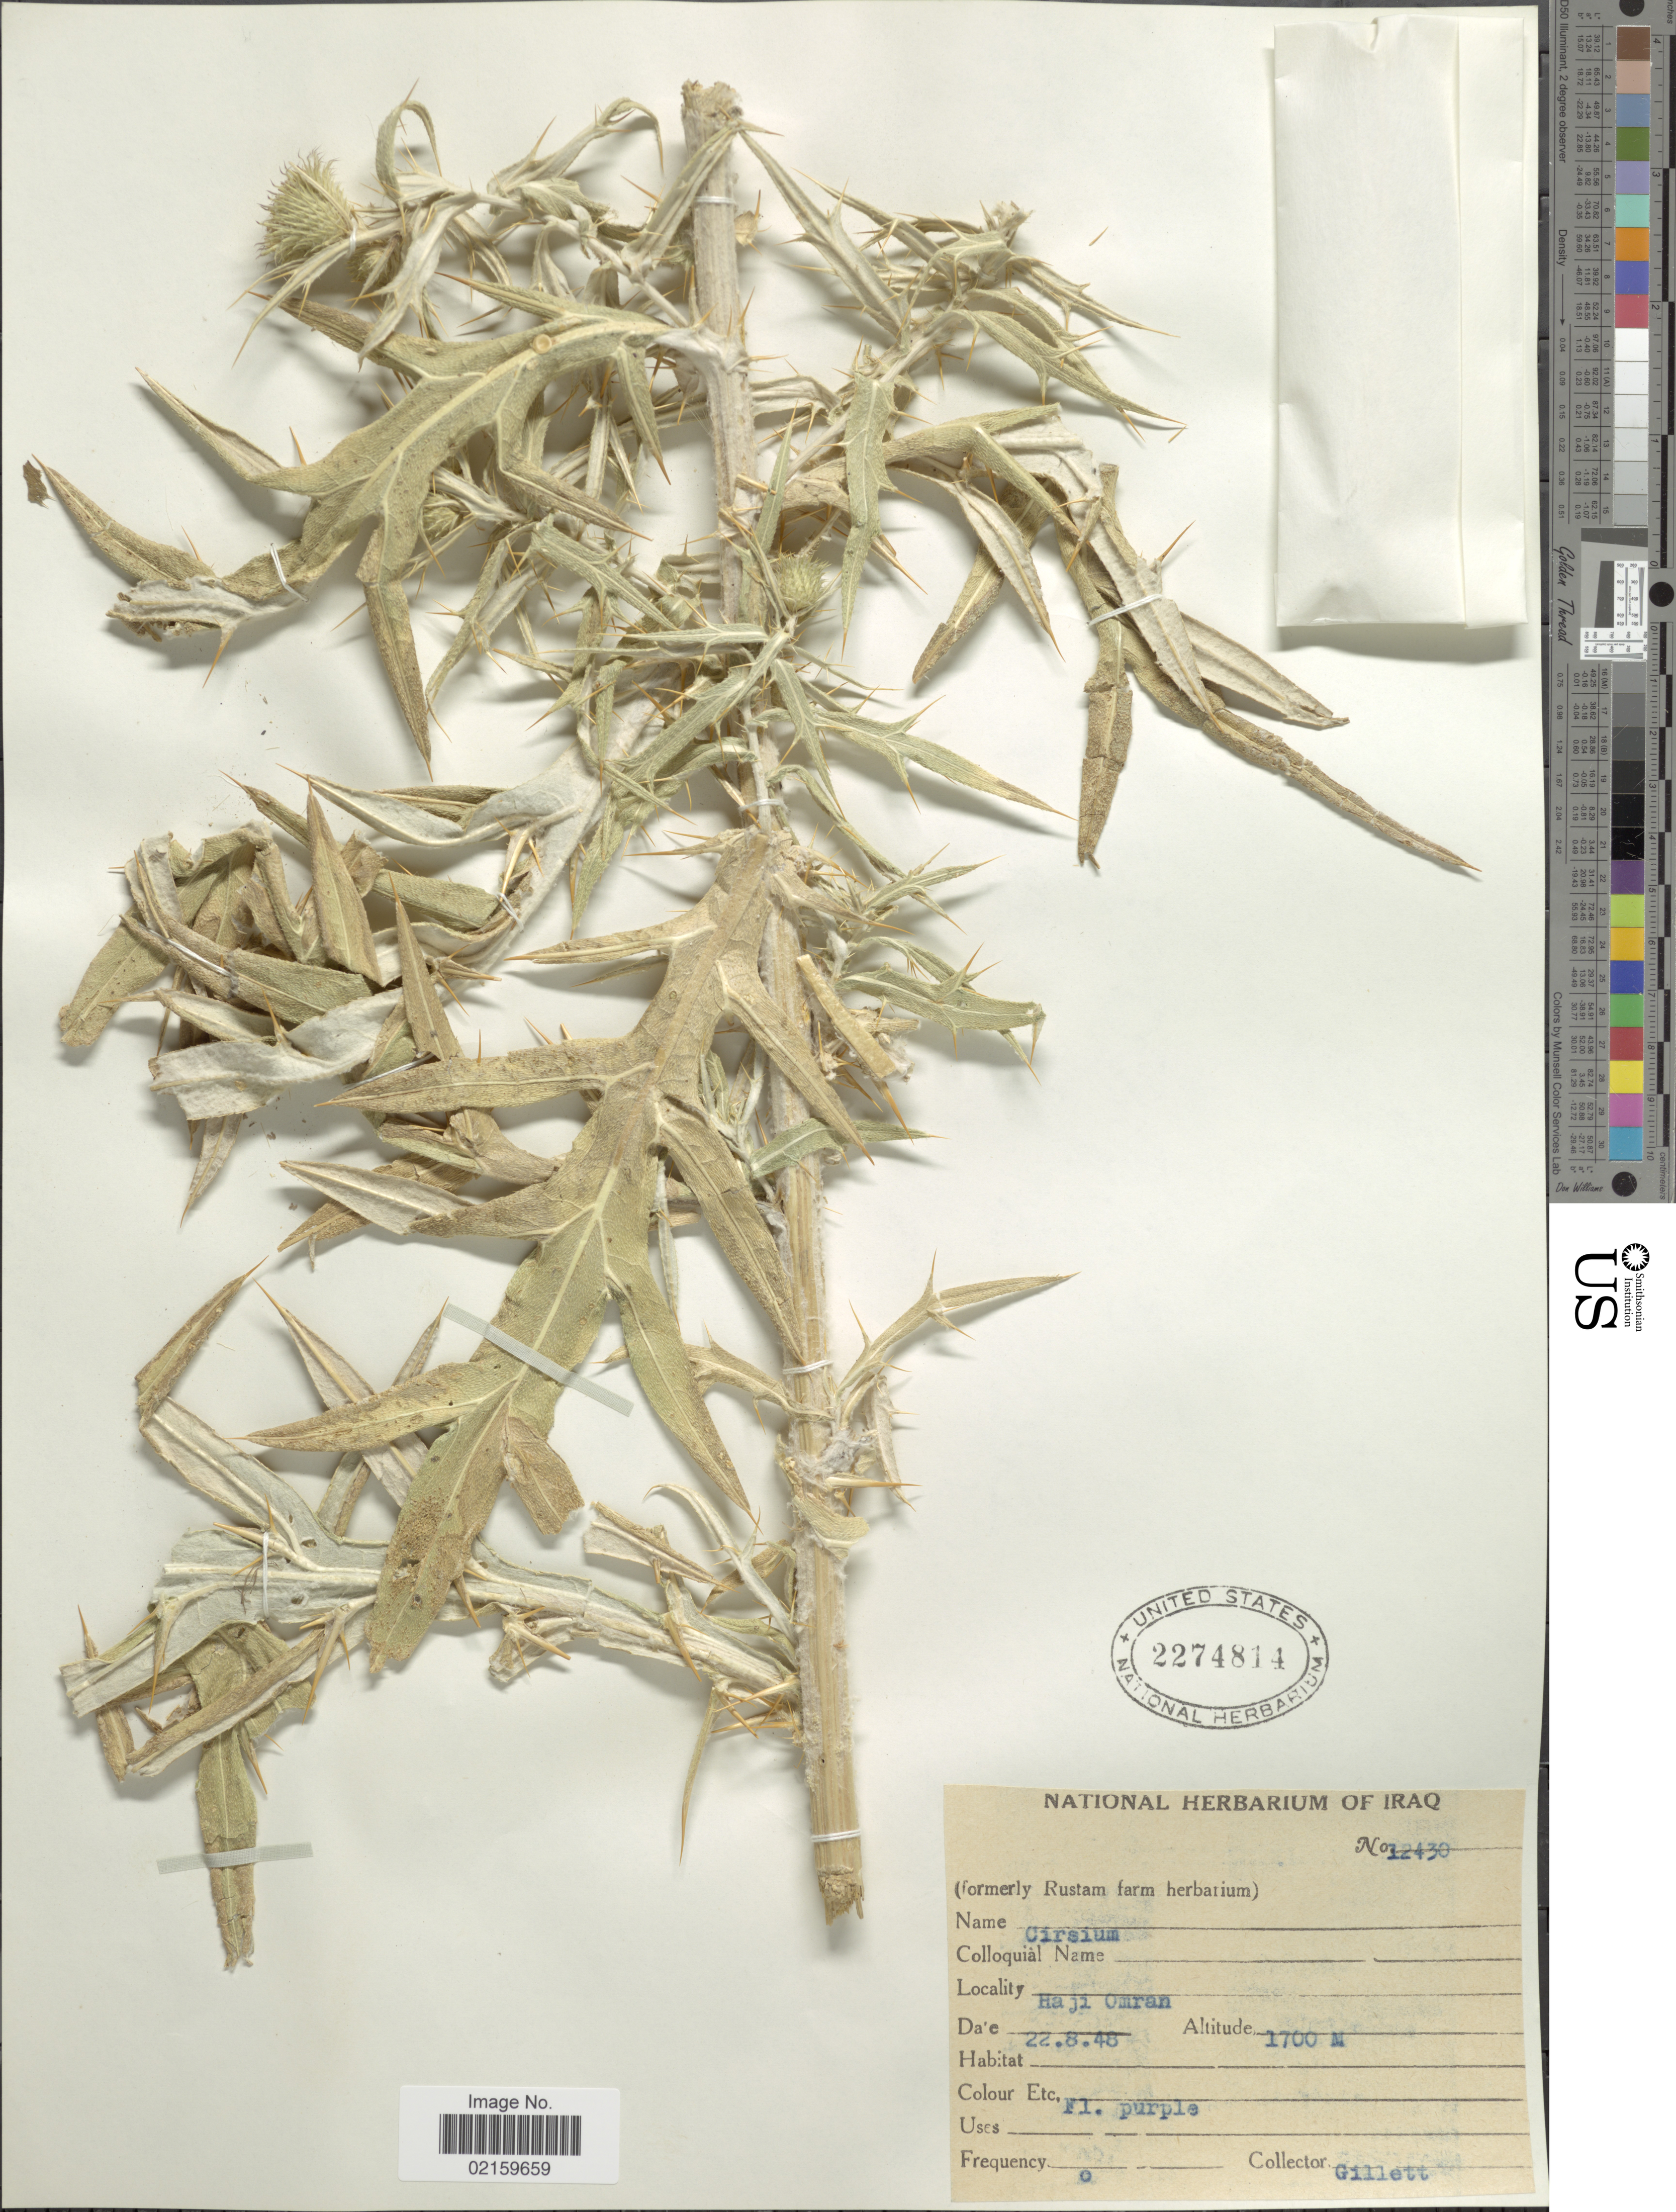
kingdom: Plantae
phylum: Tracheophyta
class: Magnoliopsida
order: Asterales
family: Asteraceae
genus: Cirsium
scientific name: Cirsium sp.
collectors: Gillett, --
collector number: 12430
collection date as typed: Transcribed d/m/y: 22/8/48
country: Iraq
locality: Haji Omran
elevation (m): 1700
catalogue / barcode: US 2274814